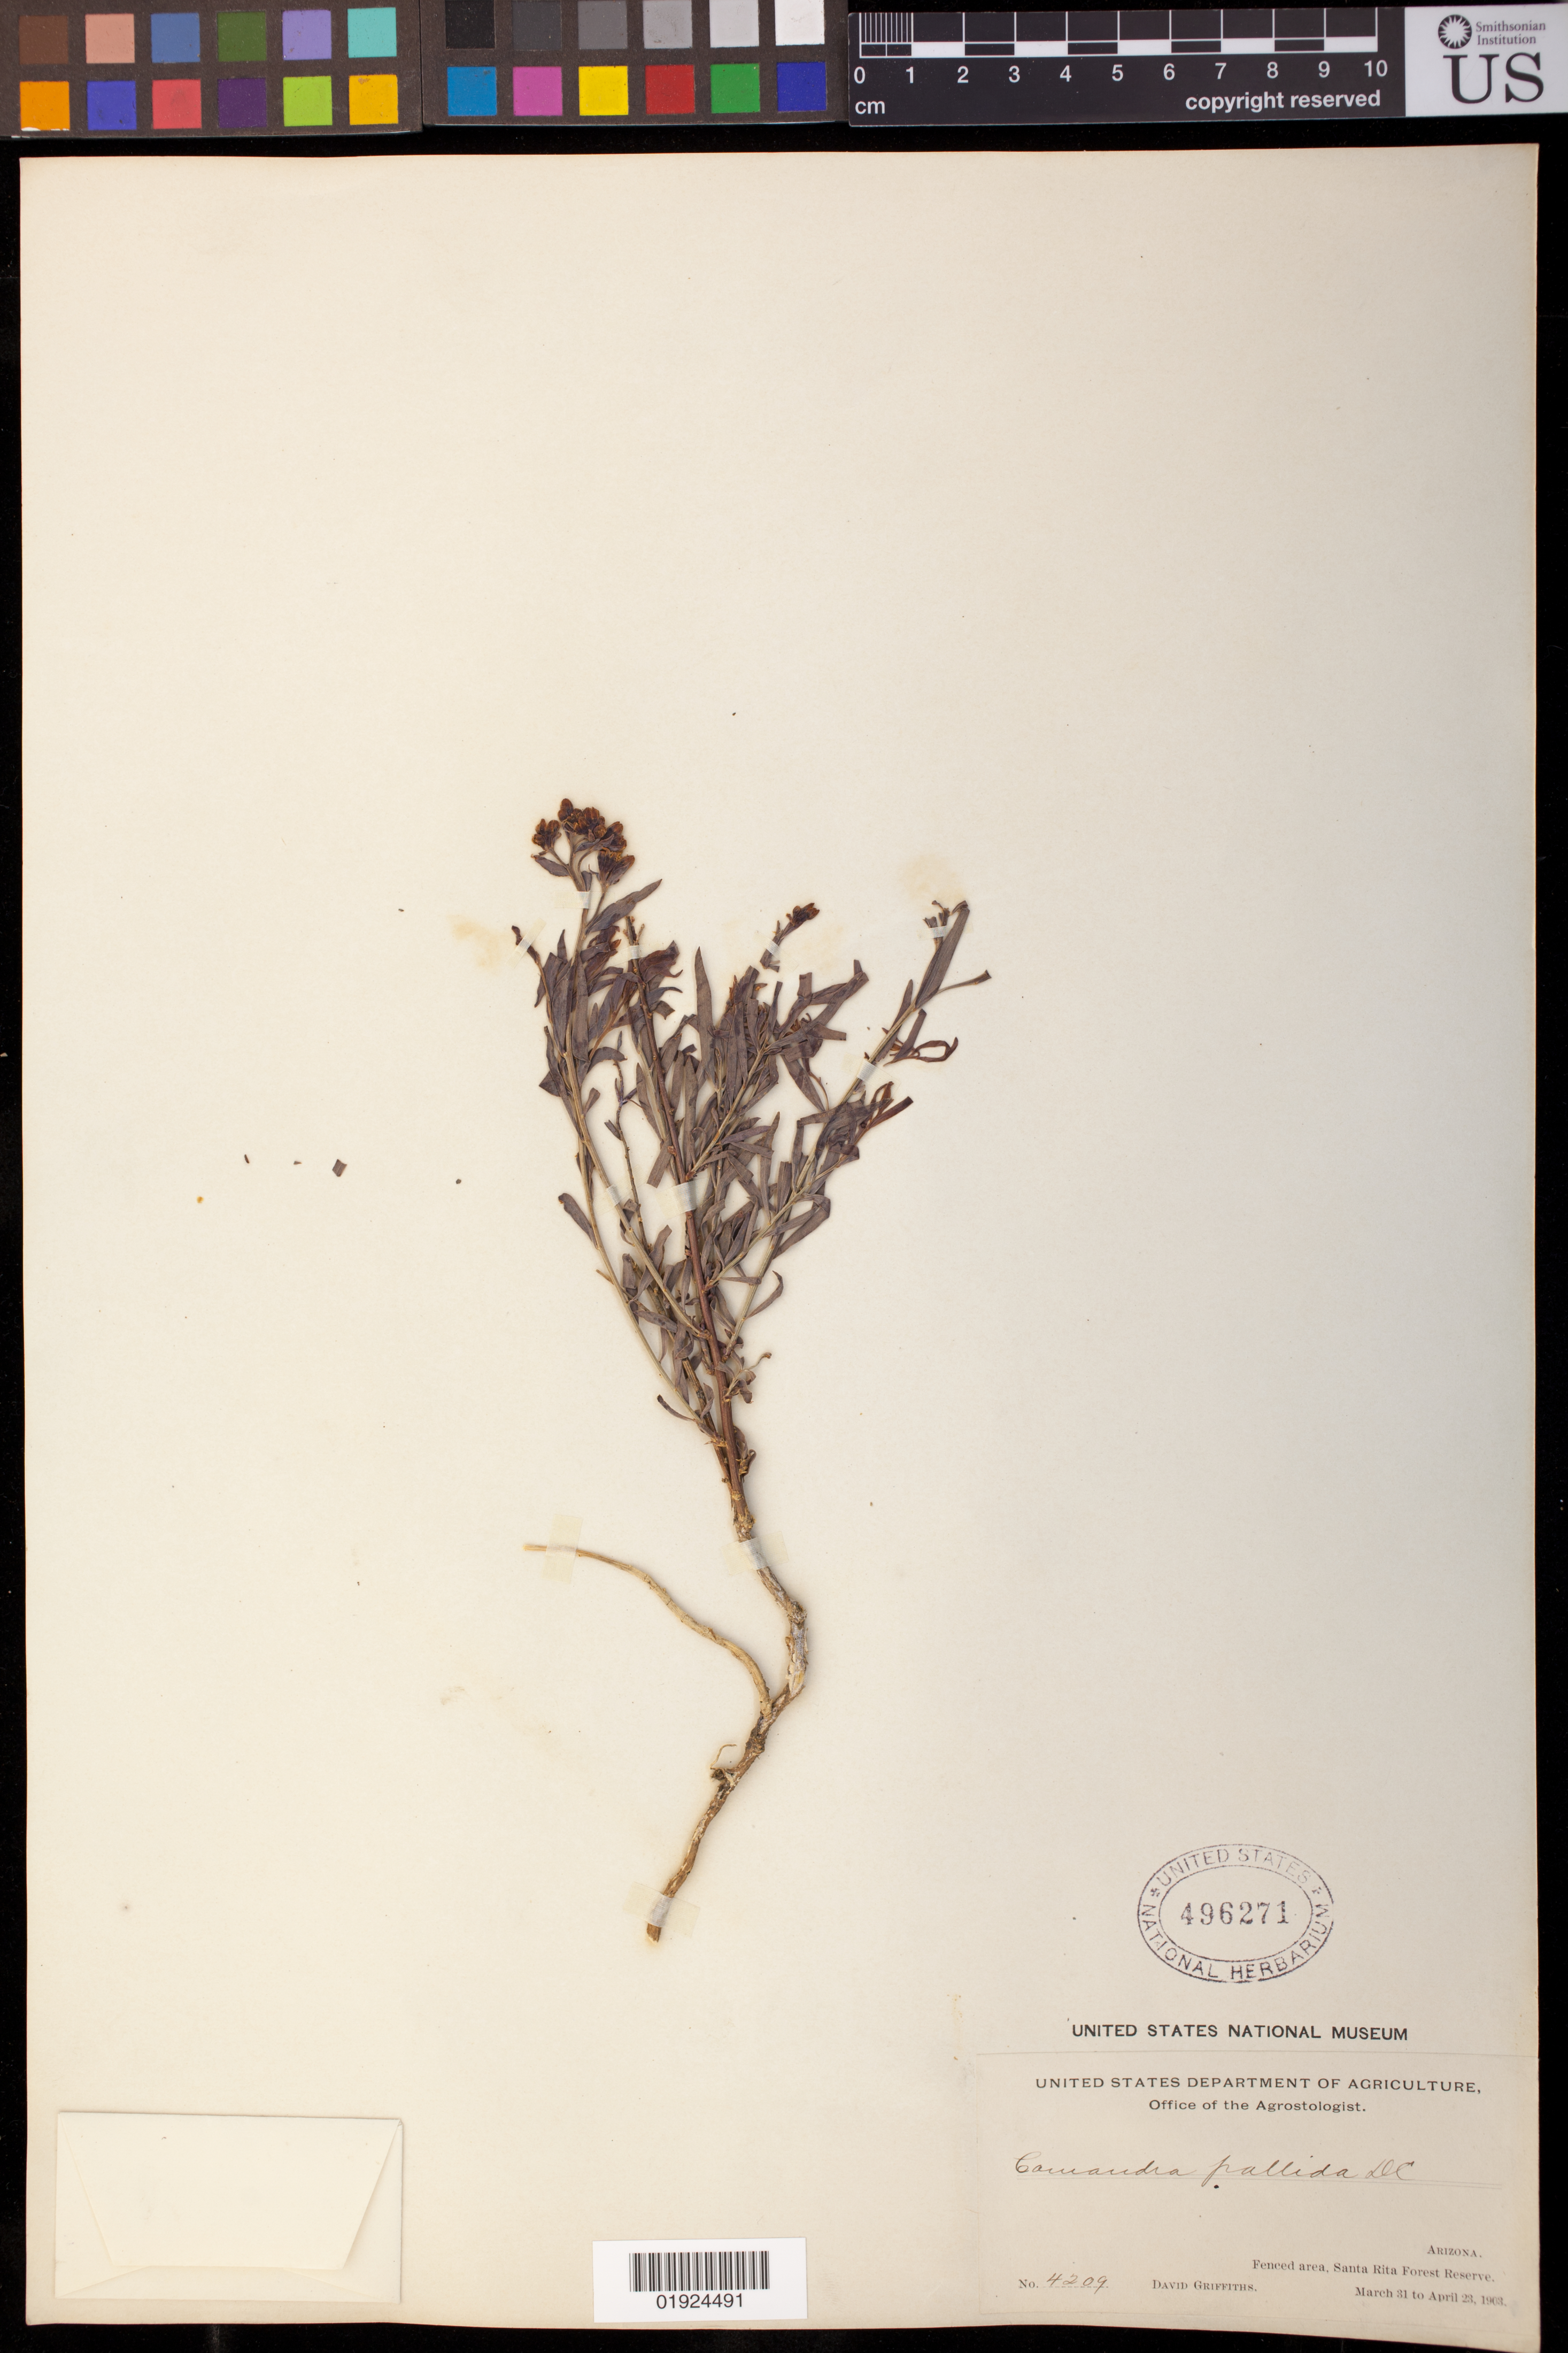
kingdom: Plantae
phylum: Tracheophyta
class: Magnoliopsida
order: Santalales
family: Comandraceae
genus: Comandra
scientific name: Comandra pallida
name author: A. DC.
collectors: D. Griffiths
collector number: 4209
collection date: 1903-03-31/1903-04-23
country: United States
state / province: Arizona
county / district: Pima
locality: Santa Rita Forest Reserve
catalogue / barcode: US 496271